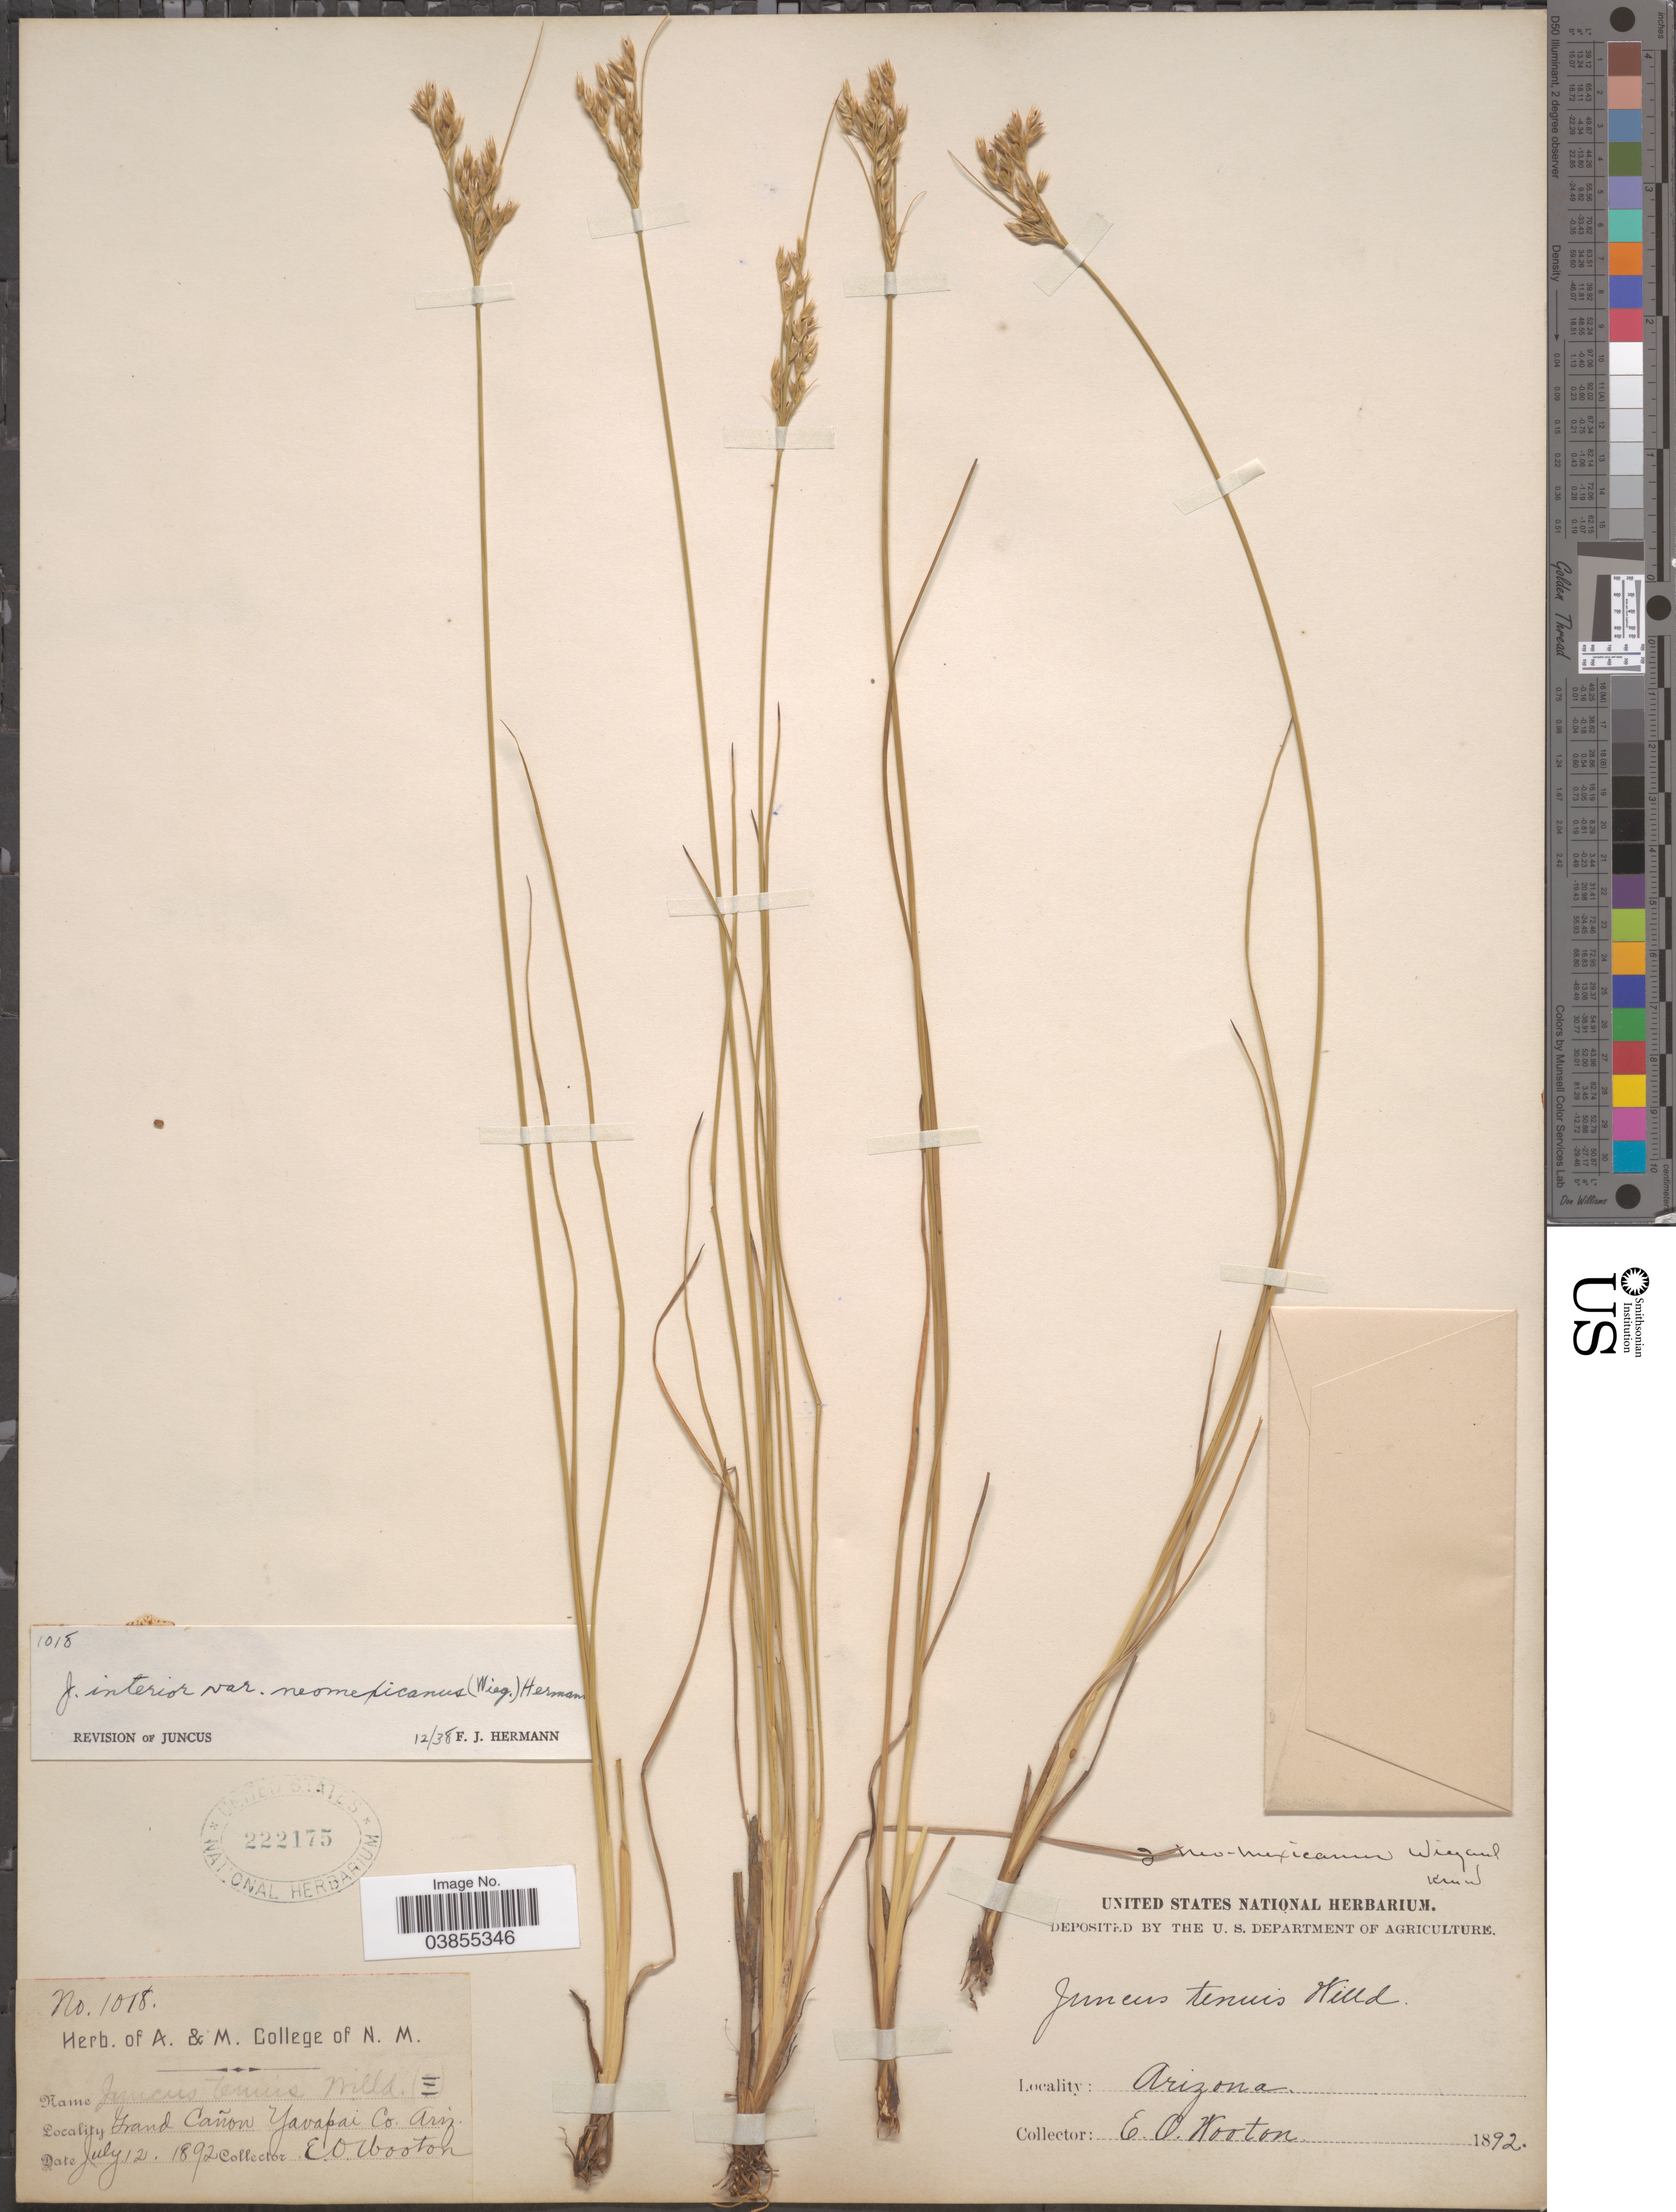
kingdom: Plantae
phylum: Tracheophyta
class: Liliopsida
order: Poales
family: Juncaceae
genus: Juncus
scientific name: Juncus neomexicanus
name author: Wiegand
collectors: E. O. Wooton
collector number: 1018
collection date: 1892-07-12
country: United States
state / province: Arizona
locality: Grand Cañon Yavapai Co.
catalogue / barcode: US 222175